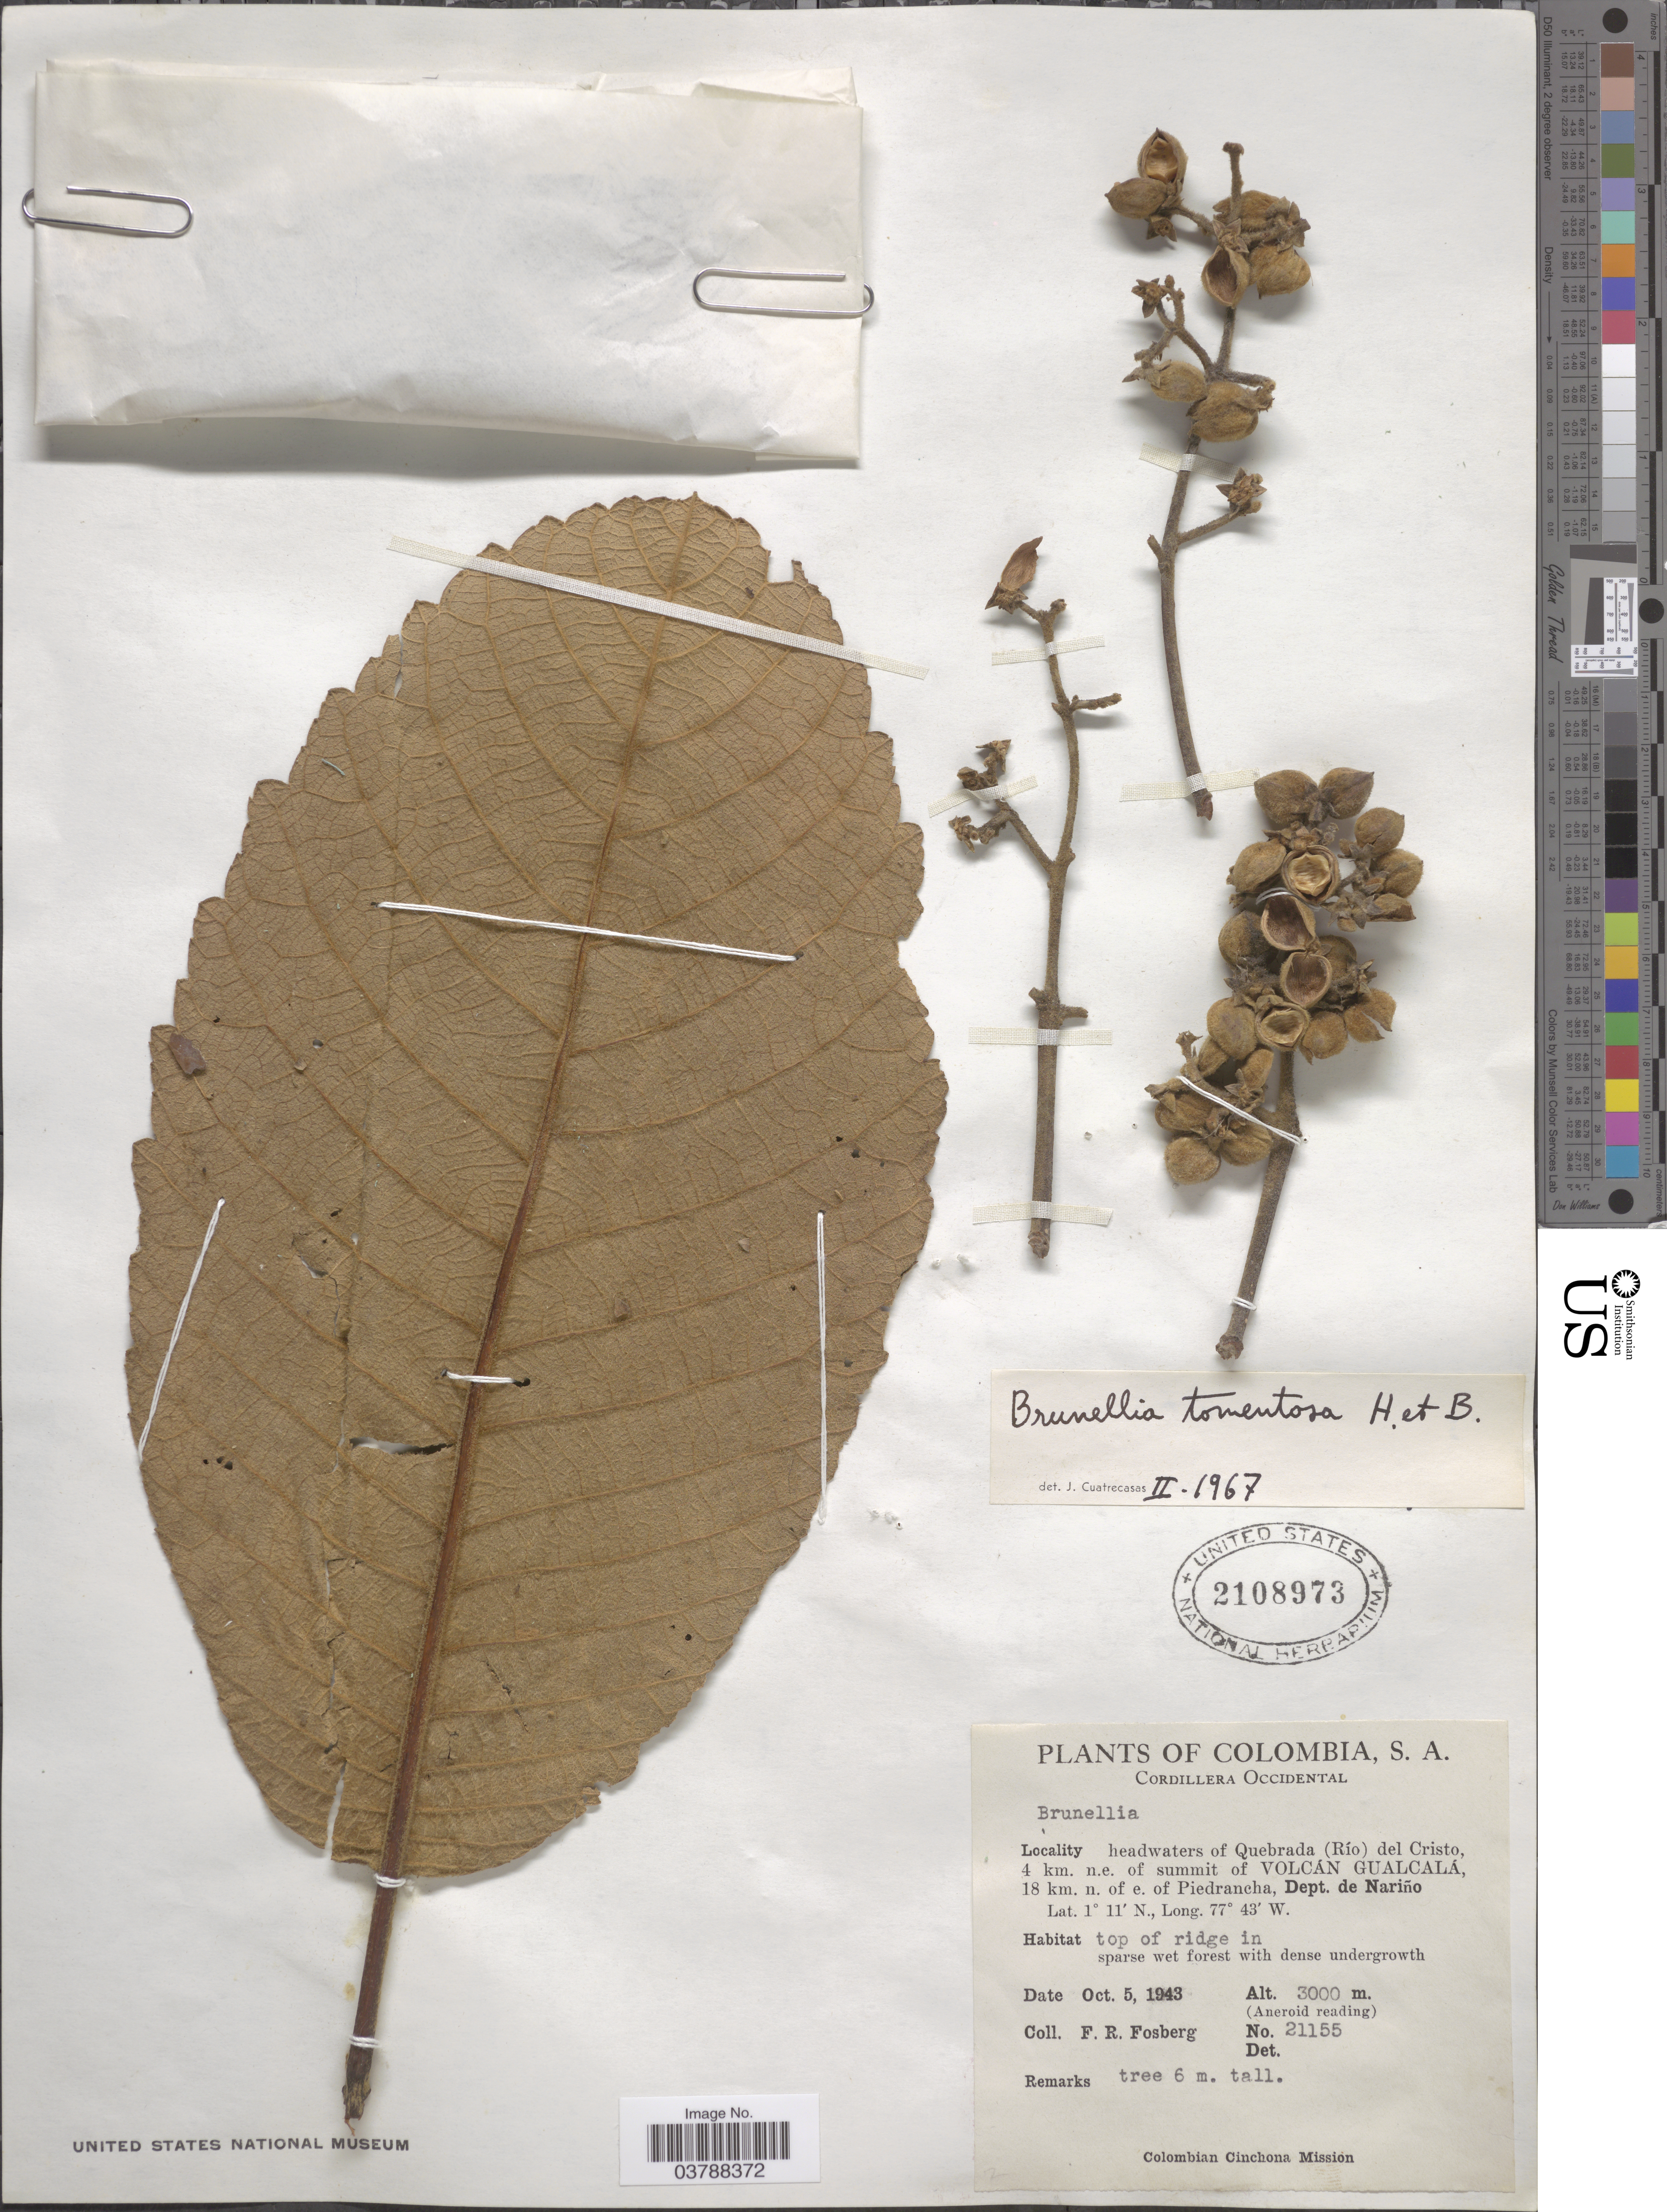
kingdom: Plantae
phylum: Tracheophyta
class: Magnoliopsida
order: Oxalidales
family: Brunelliaceae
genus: Brunellia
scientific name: Brunellia tomentosa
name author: Humb. & Bonpl.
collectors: F. R. Fosberg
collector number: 21155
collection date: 1943-10-05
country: Colombia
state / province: Nariño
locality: Cordillera Occidental. Headwaters of Quebrada (Río) del Cristo, 4 km. n.e. of summit of Volcán Gualcalá, 18 km. n. of e. of Piedrancha, Dept. de Nariño.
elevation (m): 3000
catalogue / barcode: US 2108973